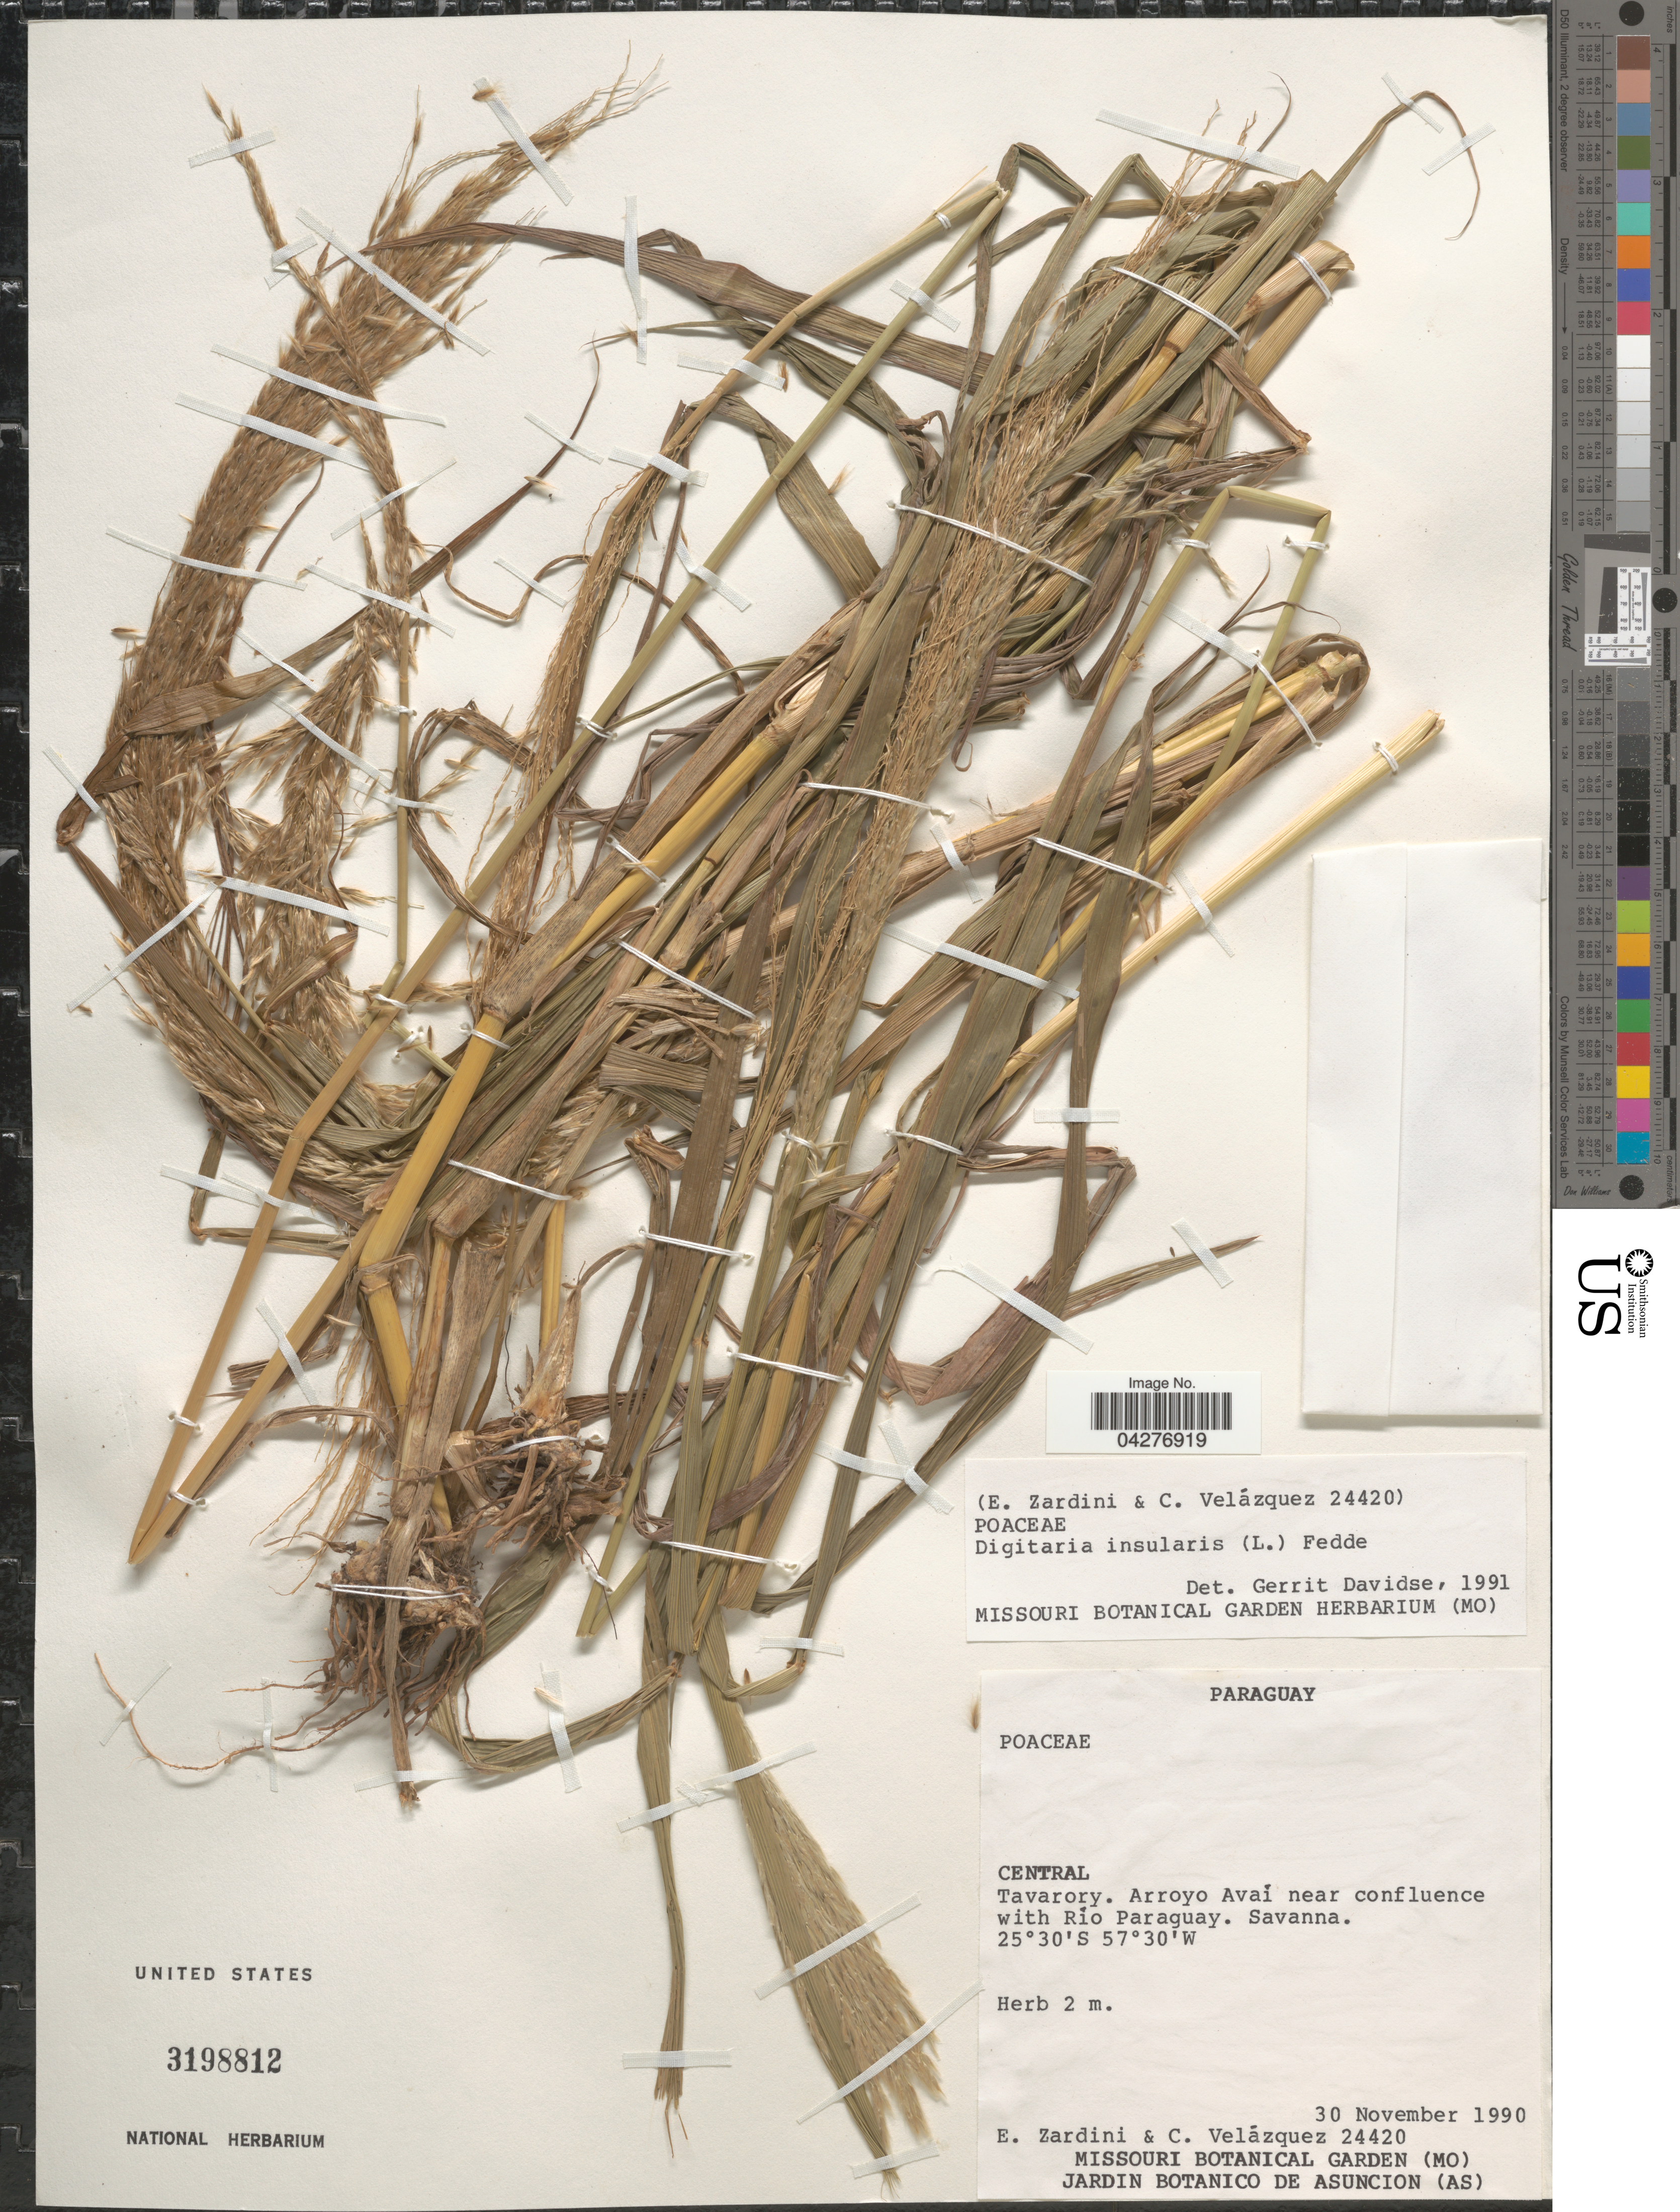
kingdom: Plantae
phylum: Tracheophyta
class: Liliopsida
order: Poales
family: Poaceae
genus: Digitaria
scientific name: Digitaria insularis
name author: (L.) Fedde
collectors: E. Zardini & C. Velázquez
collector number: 24420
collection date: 1990-11-30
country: Paraguay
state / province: Central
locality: Tavarory. Arroyo Avaí near confluence with Río Paraguay.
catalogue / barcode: US 3198812